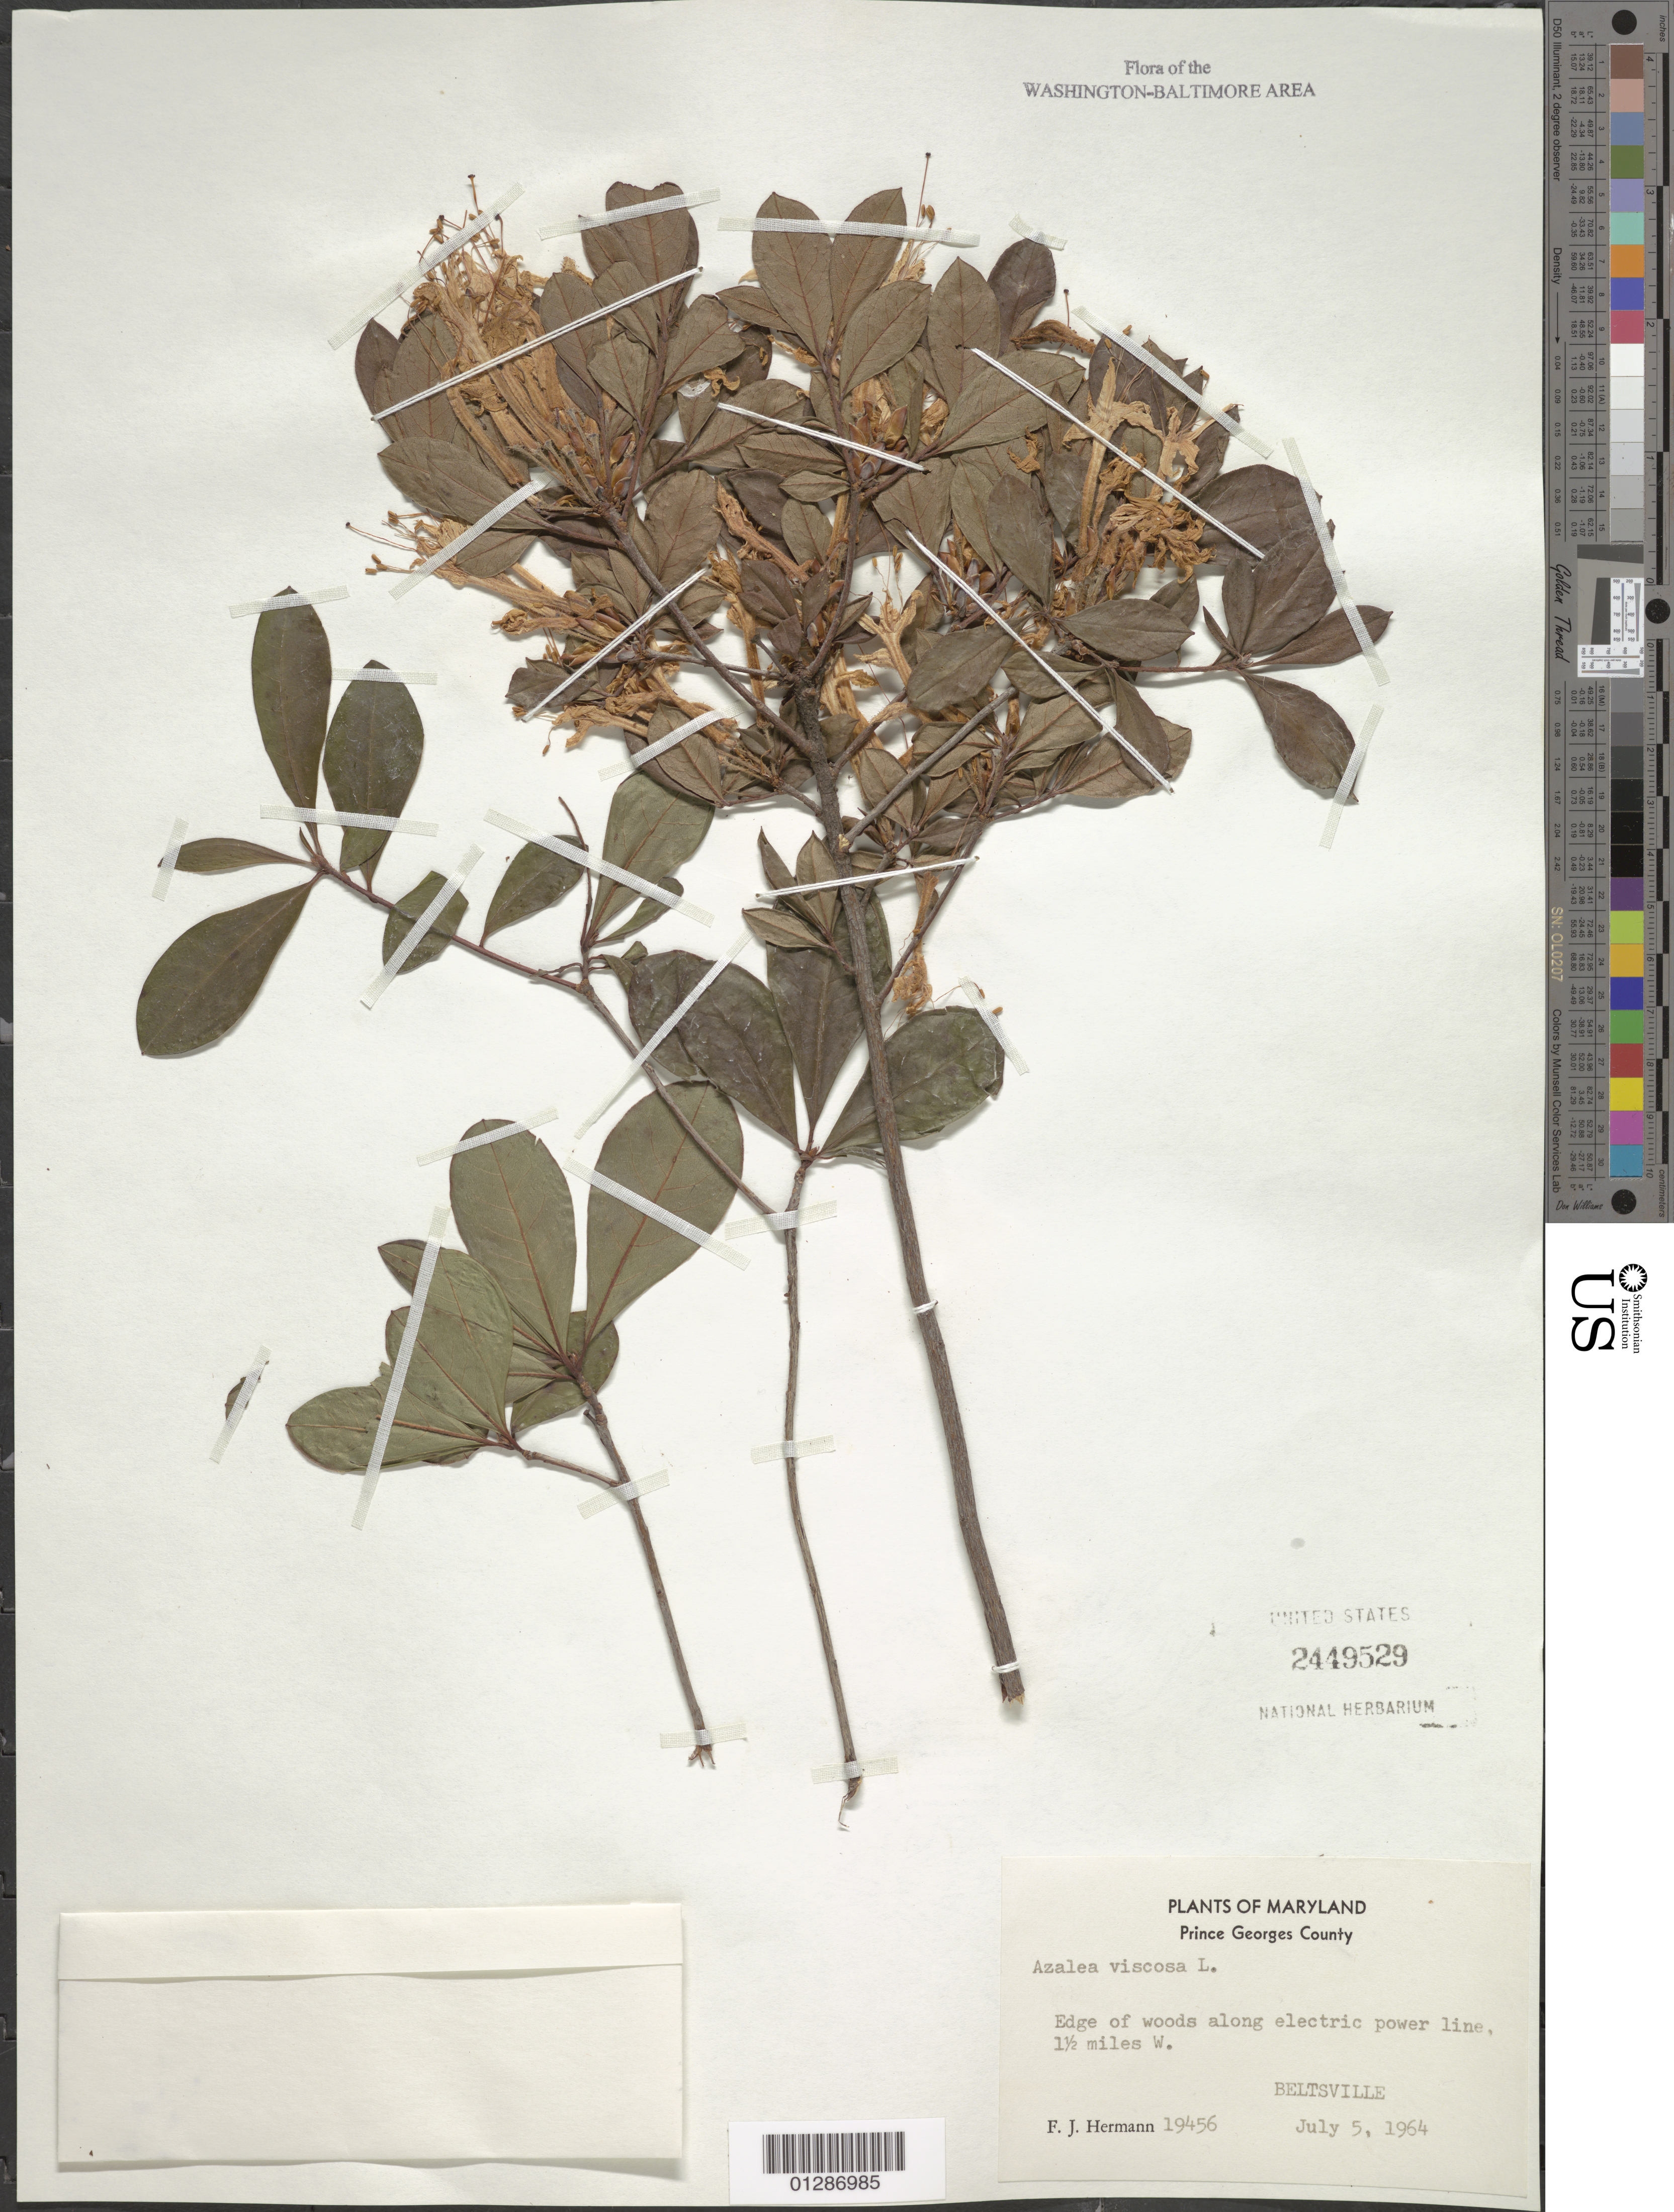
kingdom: Plantae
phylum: Tracheophyta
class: Magnoliopsida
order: Ericales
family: Ericaceae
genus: Azalea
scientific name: Azalea viscosa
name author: L.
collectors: F. J. Hermann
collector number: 19456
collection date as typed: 5 Jul 1964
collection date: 1964-07-05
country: United States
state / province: Maryland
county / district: Prince George's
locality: Along electric power line. 1 1/2 mi W. Beltsville.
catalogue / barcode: US 2449529